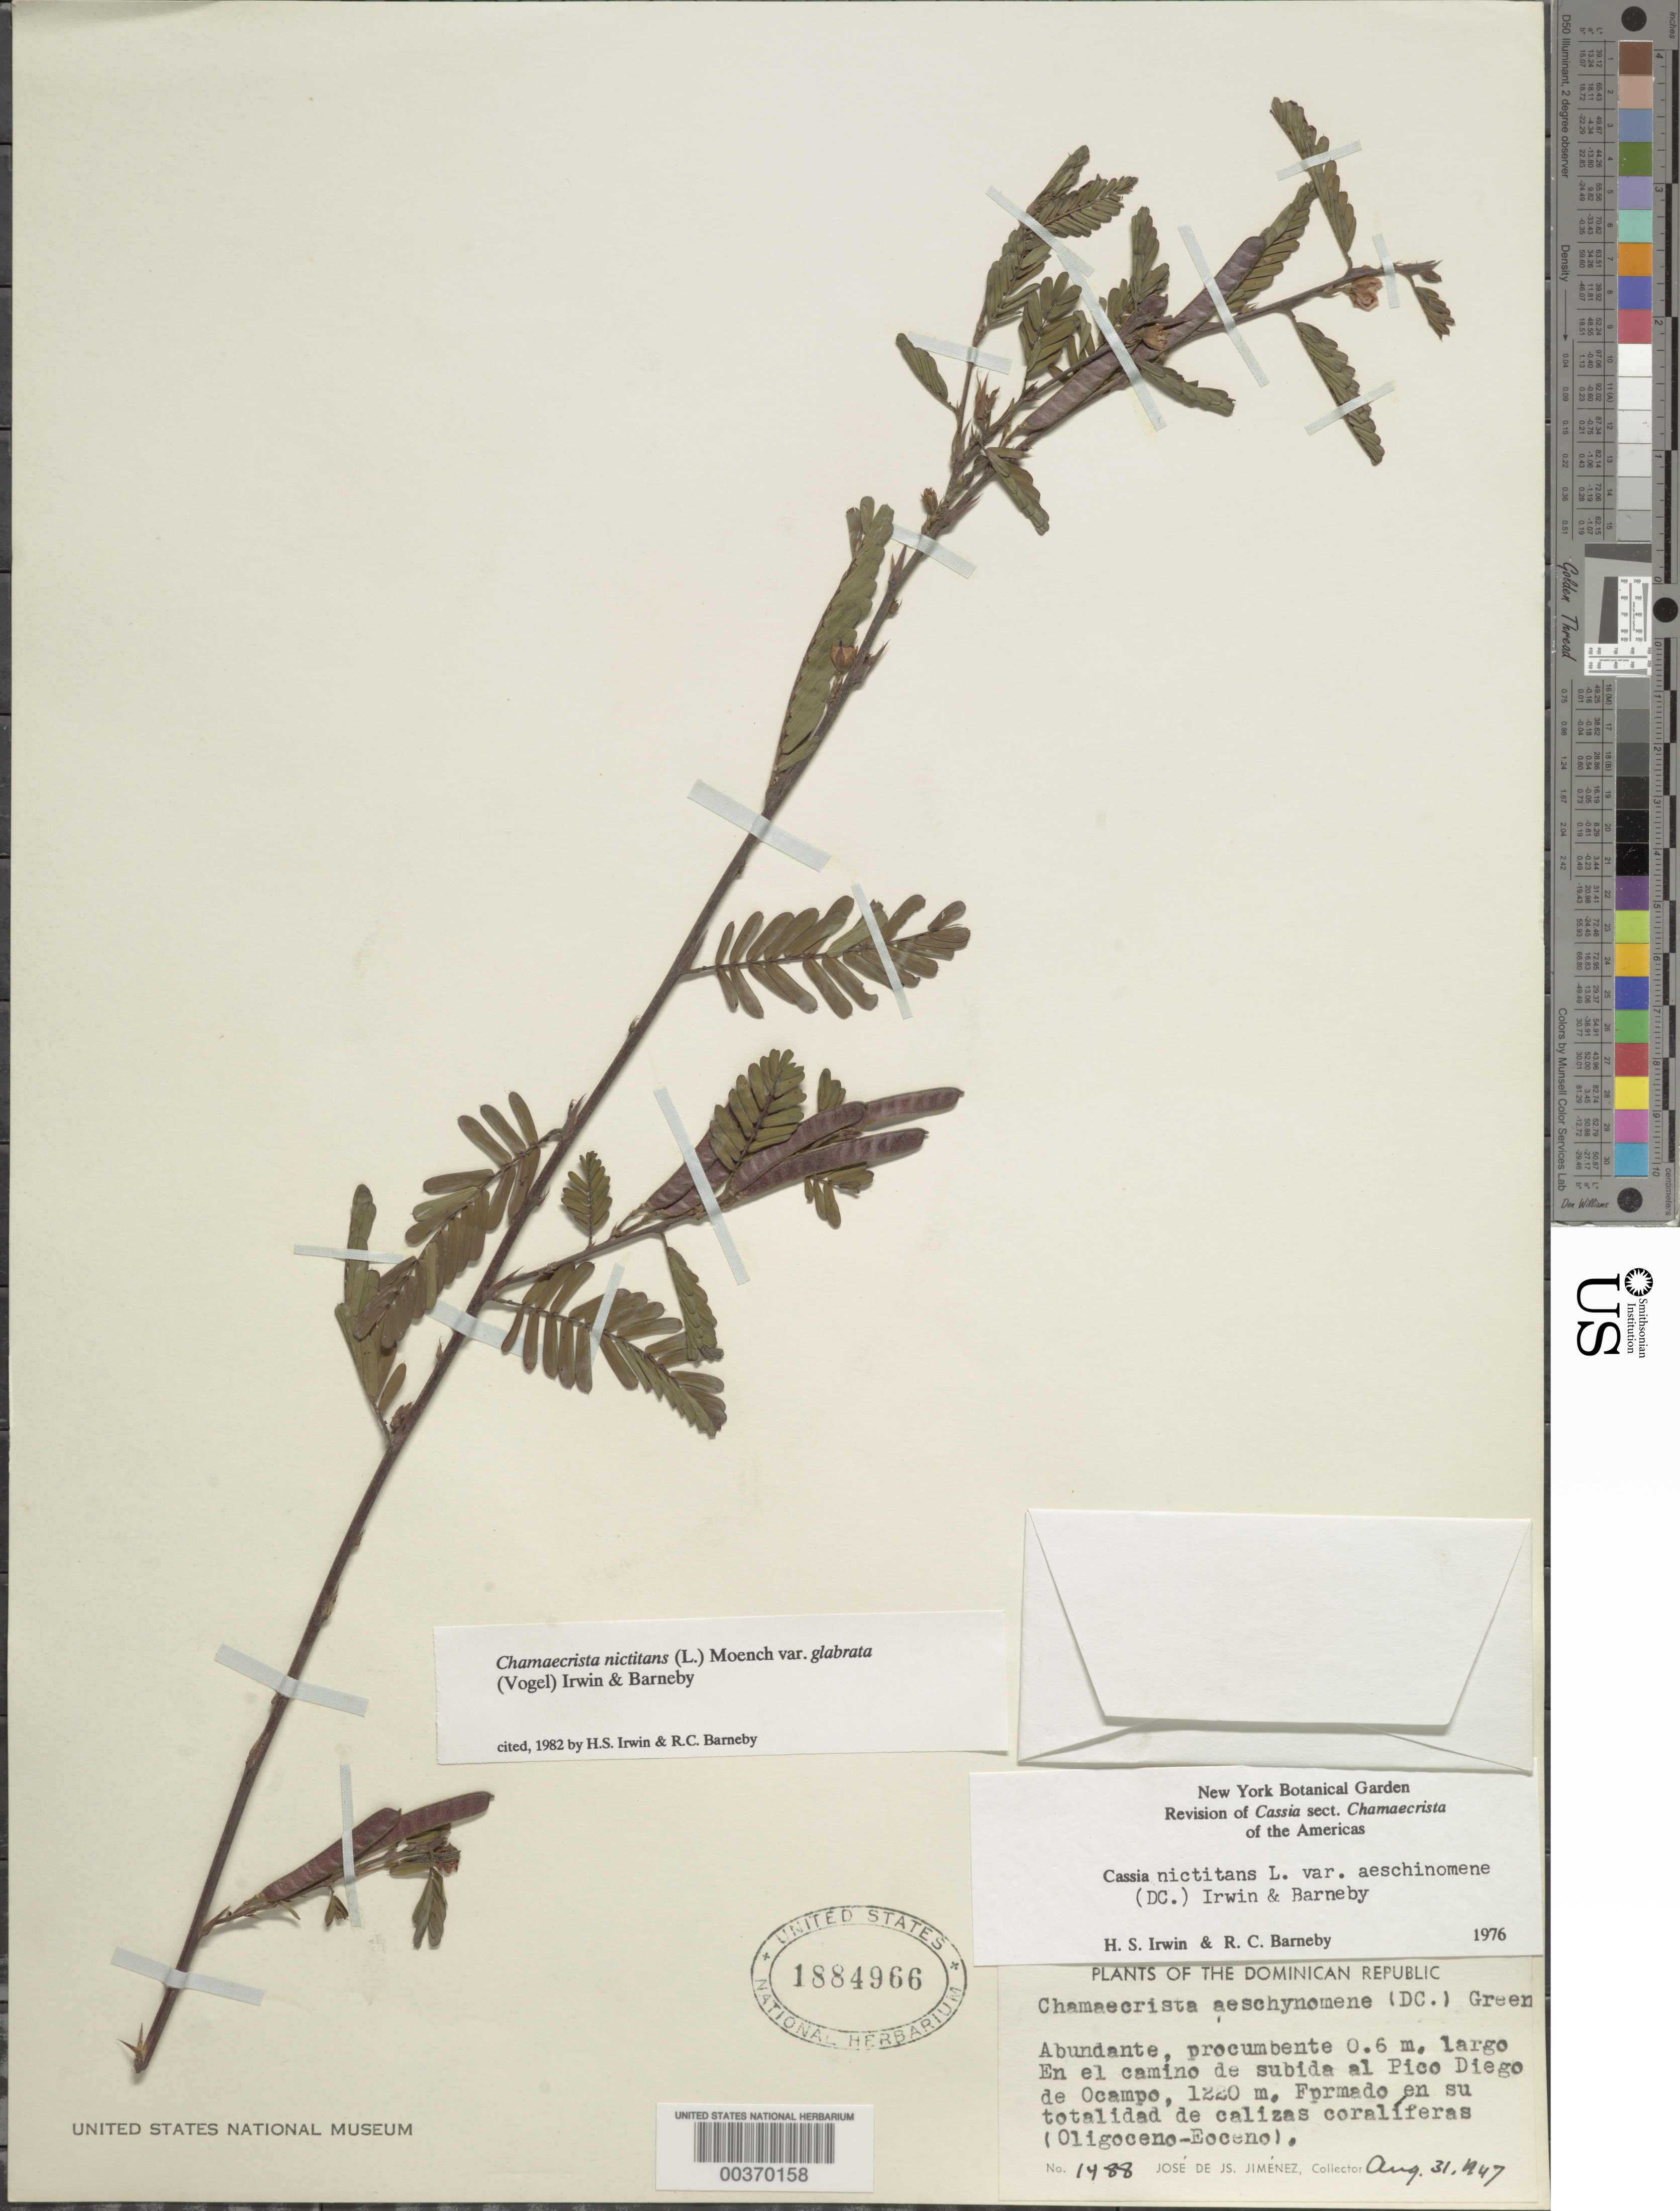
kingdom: Plantae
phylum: Tracheophyta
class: Magnoliopsida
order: Fabales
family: Fabaceae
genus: Chamaecrista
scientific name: Chamaecrista nictitans var. glabrata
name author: (Vogel) H.S. Irwin & Barneby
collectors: J. J. Jiménez Almonte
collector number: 1488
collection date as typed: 31 Aug 1947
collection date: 1947-08-31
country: Dominican Republic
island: Hispaniola Island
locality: En el camino de subida al pico diego de ocampo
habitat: Formado en su totalidad de calizas coraliferas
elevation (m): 1220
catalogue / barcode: US 1884966